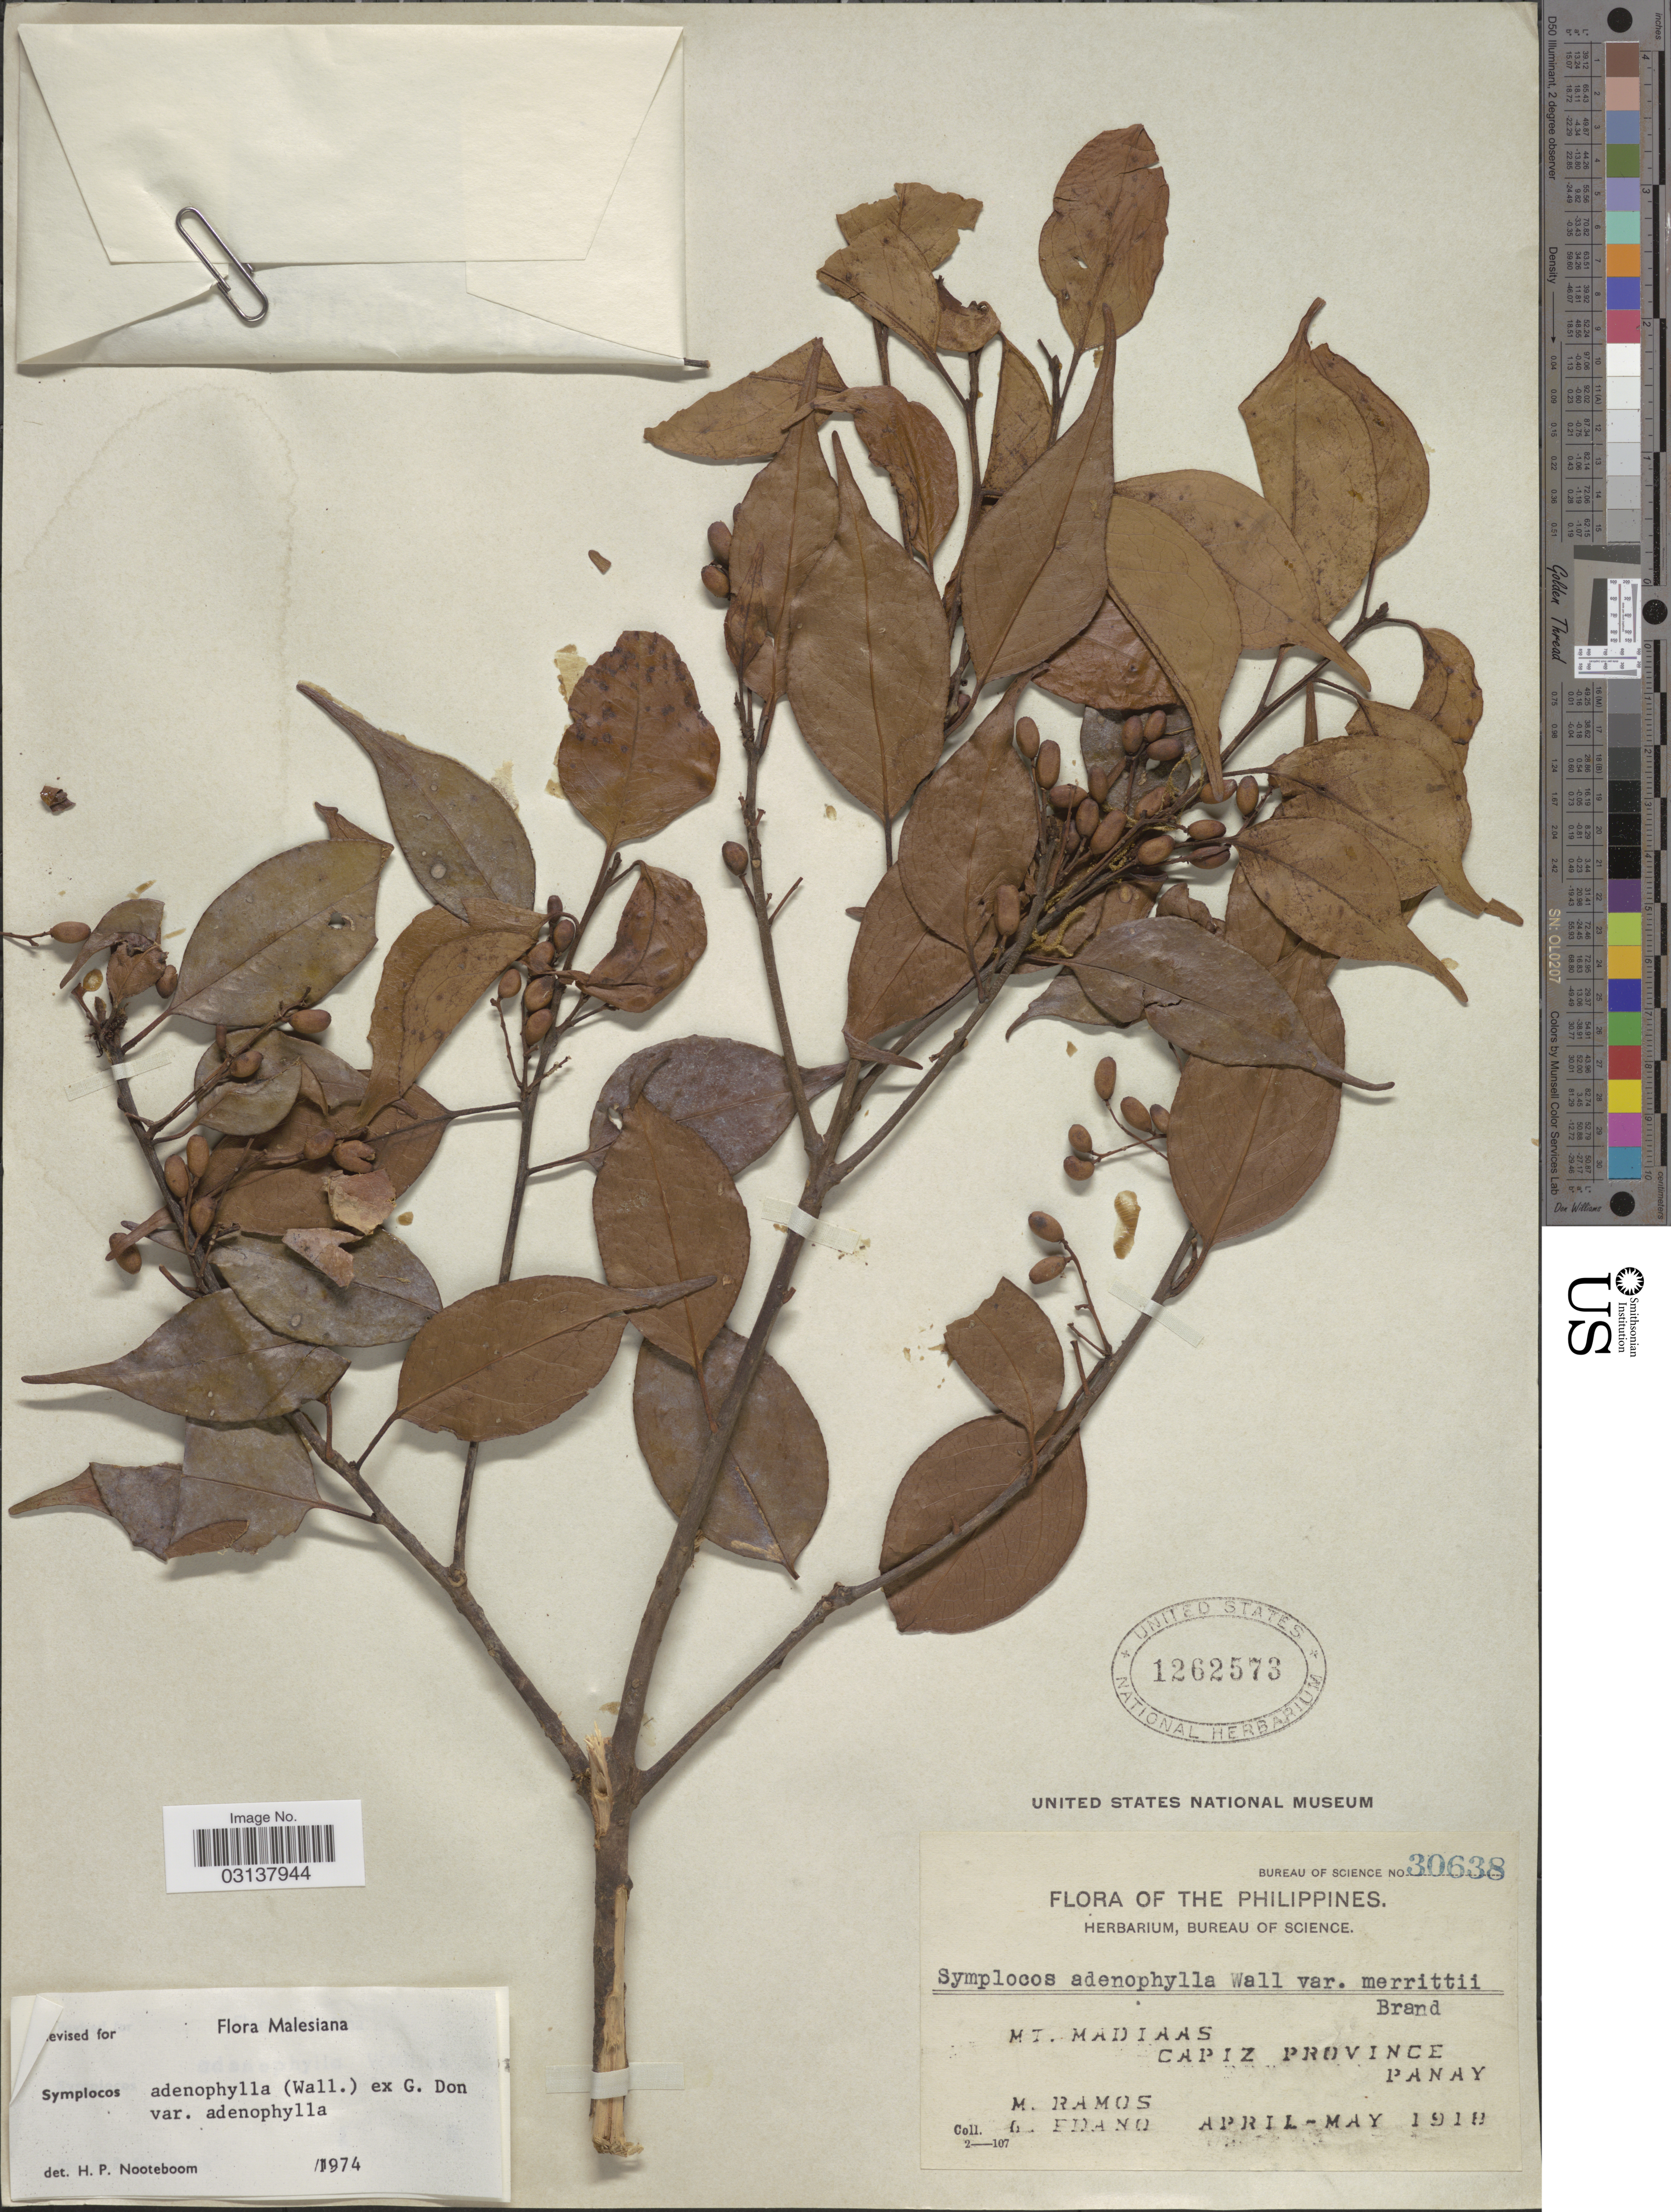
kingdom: Plantae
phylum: Tracheophyta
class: Magnoliopsida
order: Ericales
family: Symplocaceae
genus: Symplocos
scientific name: Symplocos adenophylla var. adenophylla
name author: Wall. ex G. Don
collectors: M. Ramos & G. Edaño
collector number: Bureau of Science 30638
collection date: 1918-04/1918-05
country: Philippines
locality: The Philippines. Mt. Madiaas. Capiz Province Panay.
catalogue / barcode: US 1262573